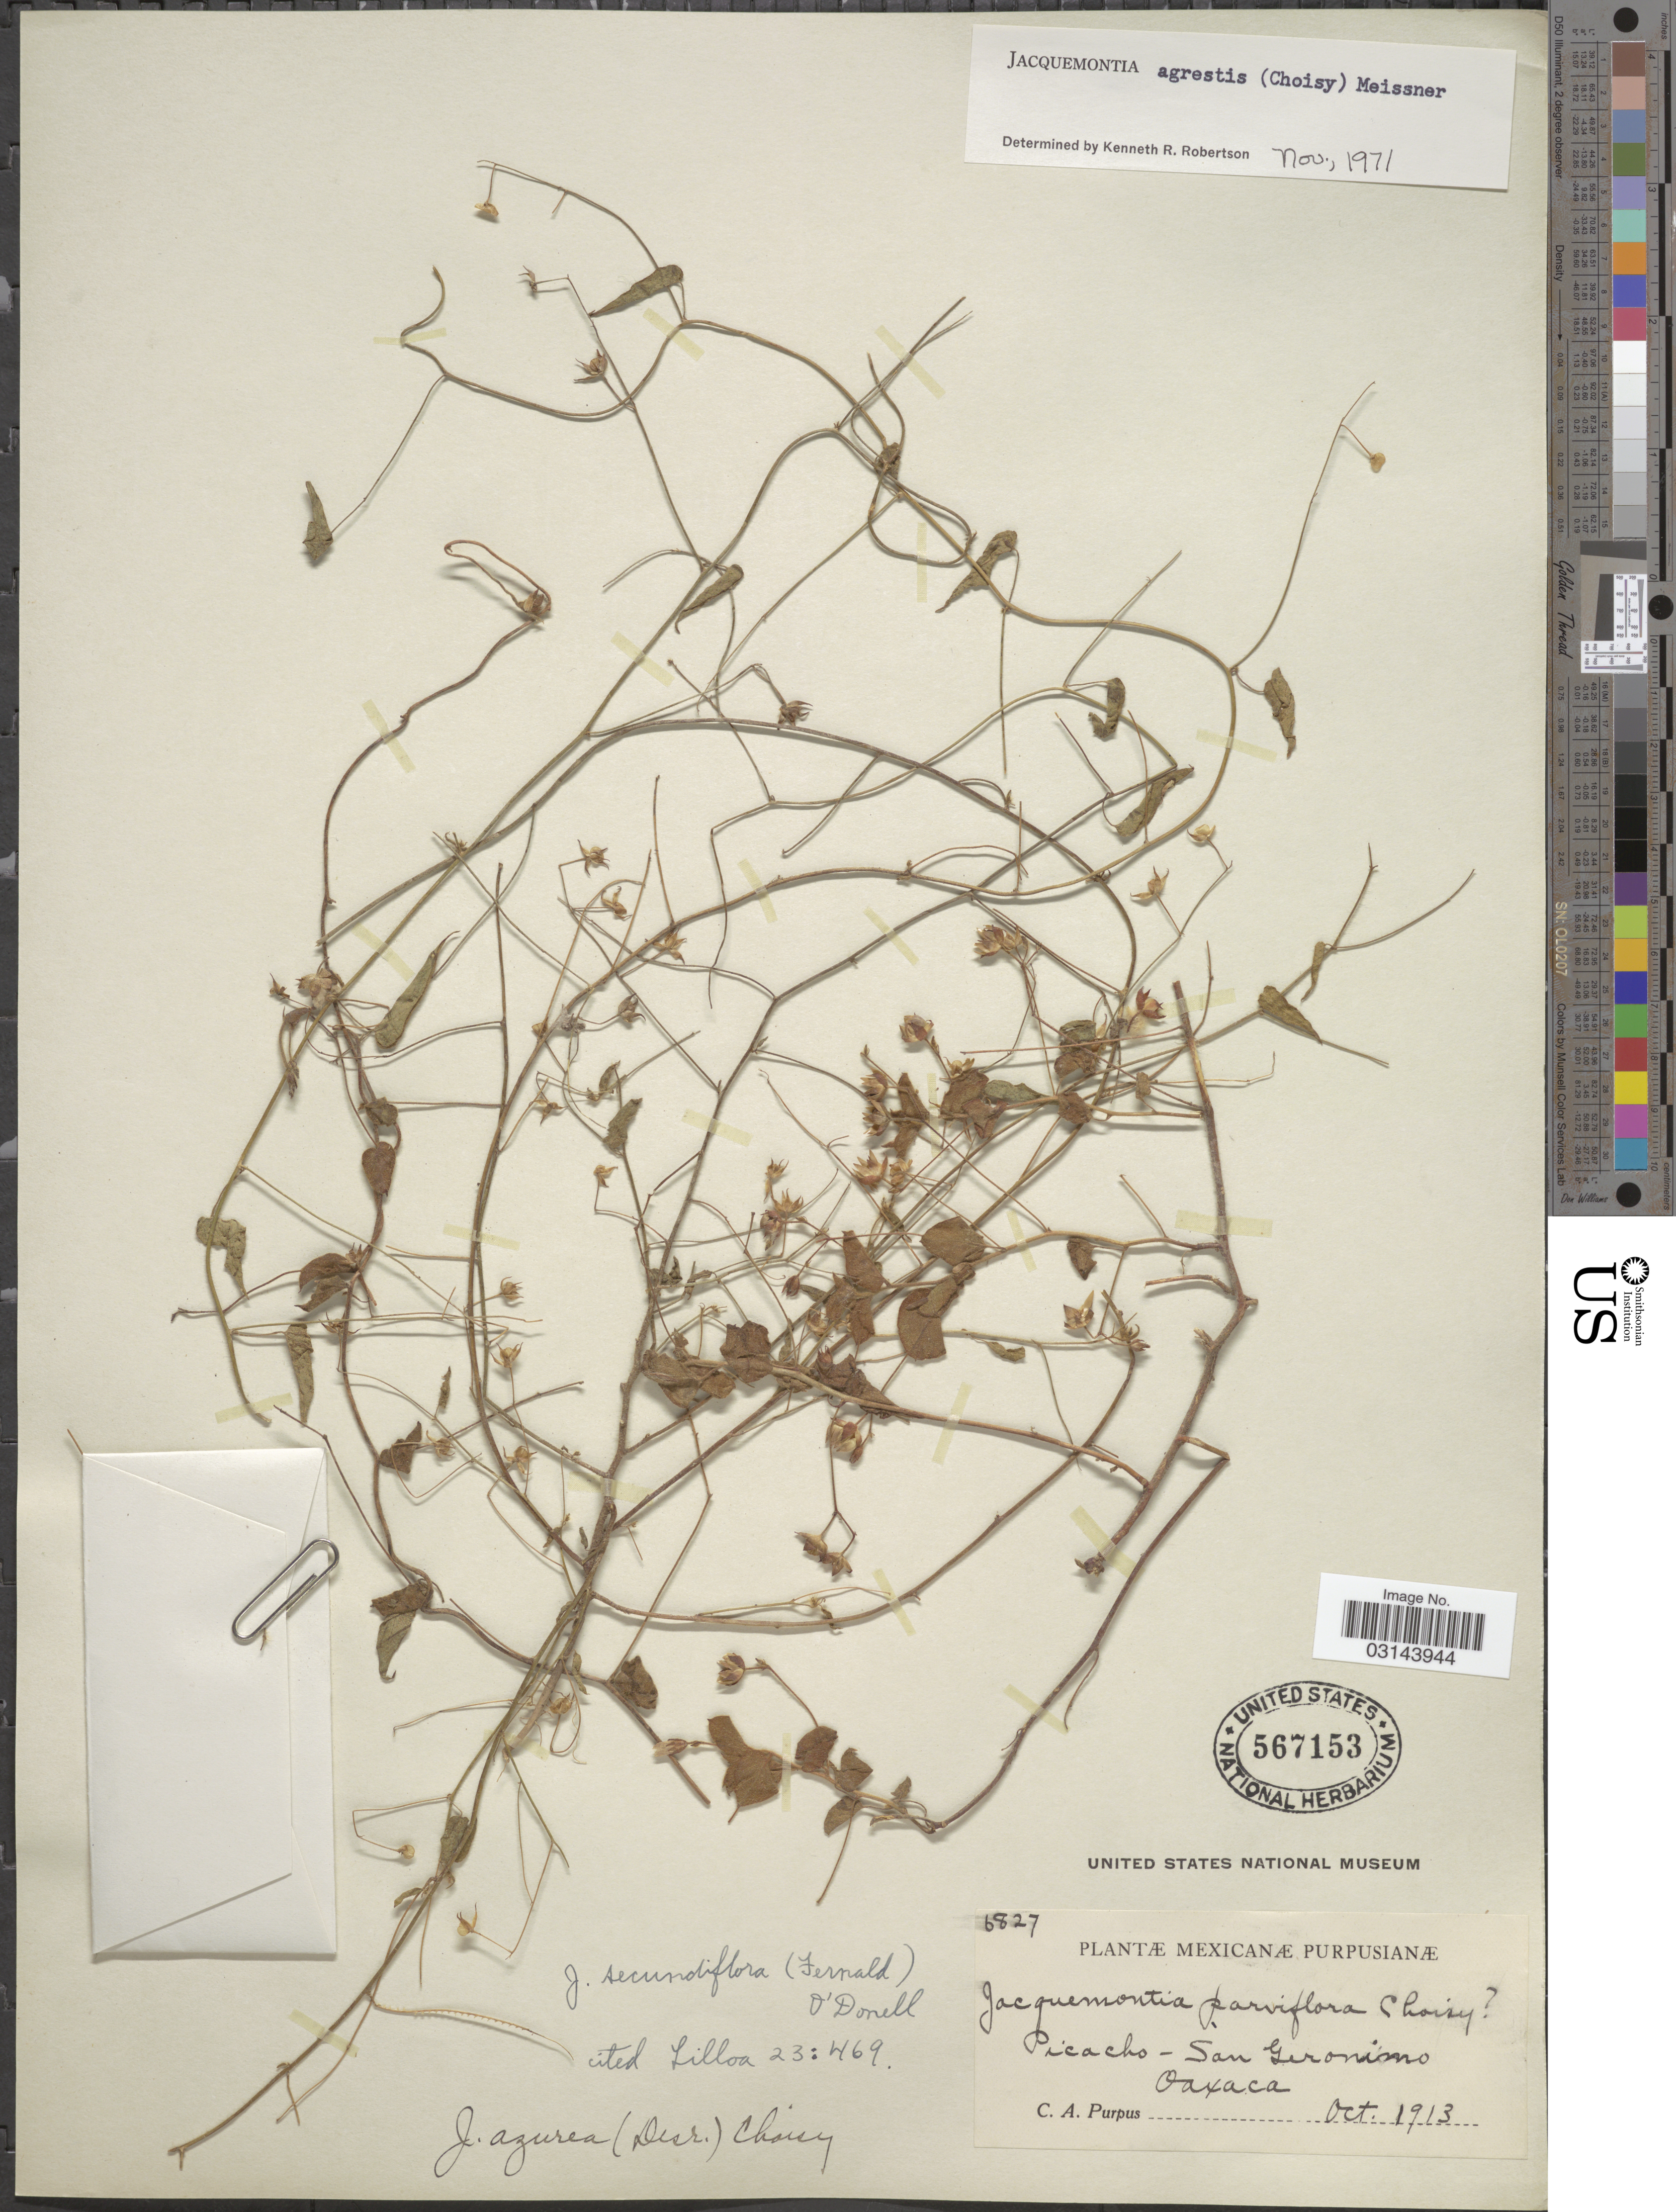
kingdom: Plantae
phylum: Tracheophyta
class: Magnoliopsida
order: Solanales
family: Convolvulaceae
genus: Jacquemontia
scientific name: Jacquemontia agrestis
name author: (Mart. ex Choisy) Meisn.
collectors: C. A. Purpus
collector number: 6827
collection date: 1913-10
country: Mexico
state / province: Oaxaca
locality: Picacho - San Geronimo.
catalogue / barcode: US 567153